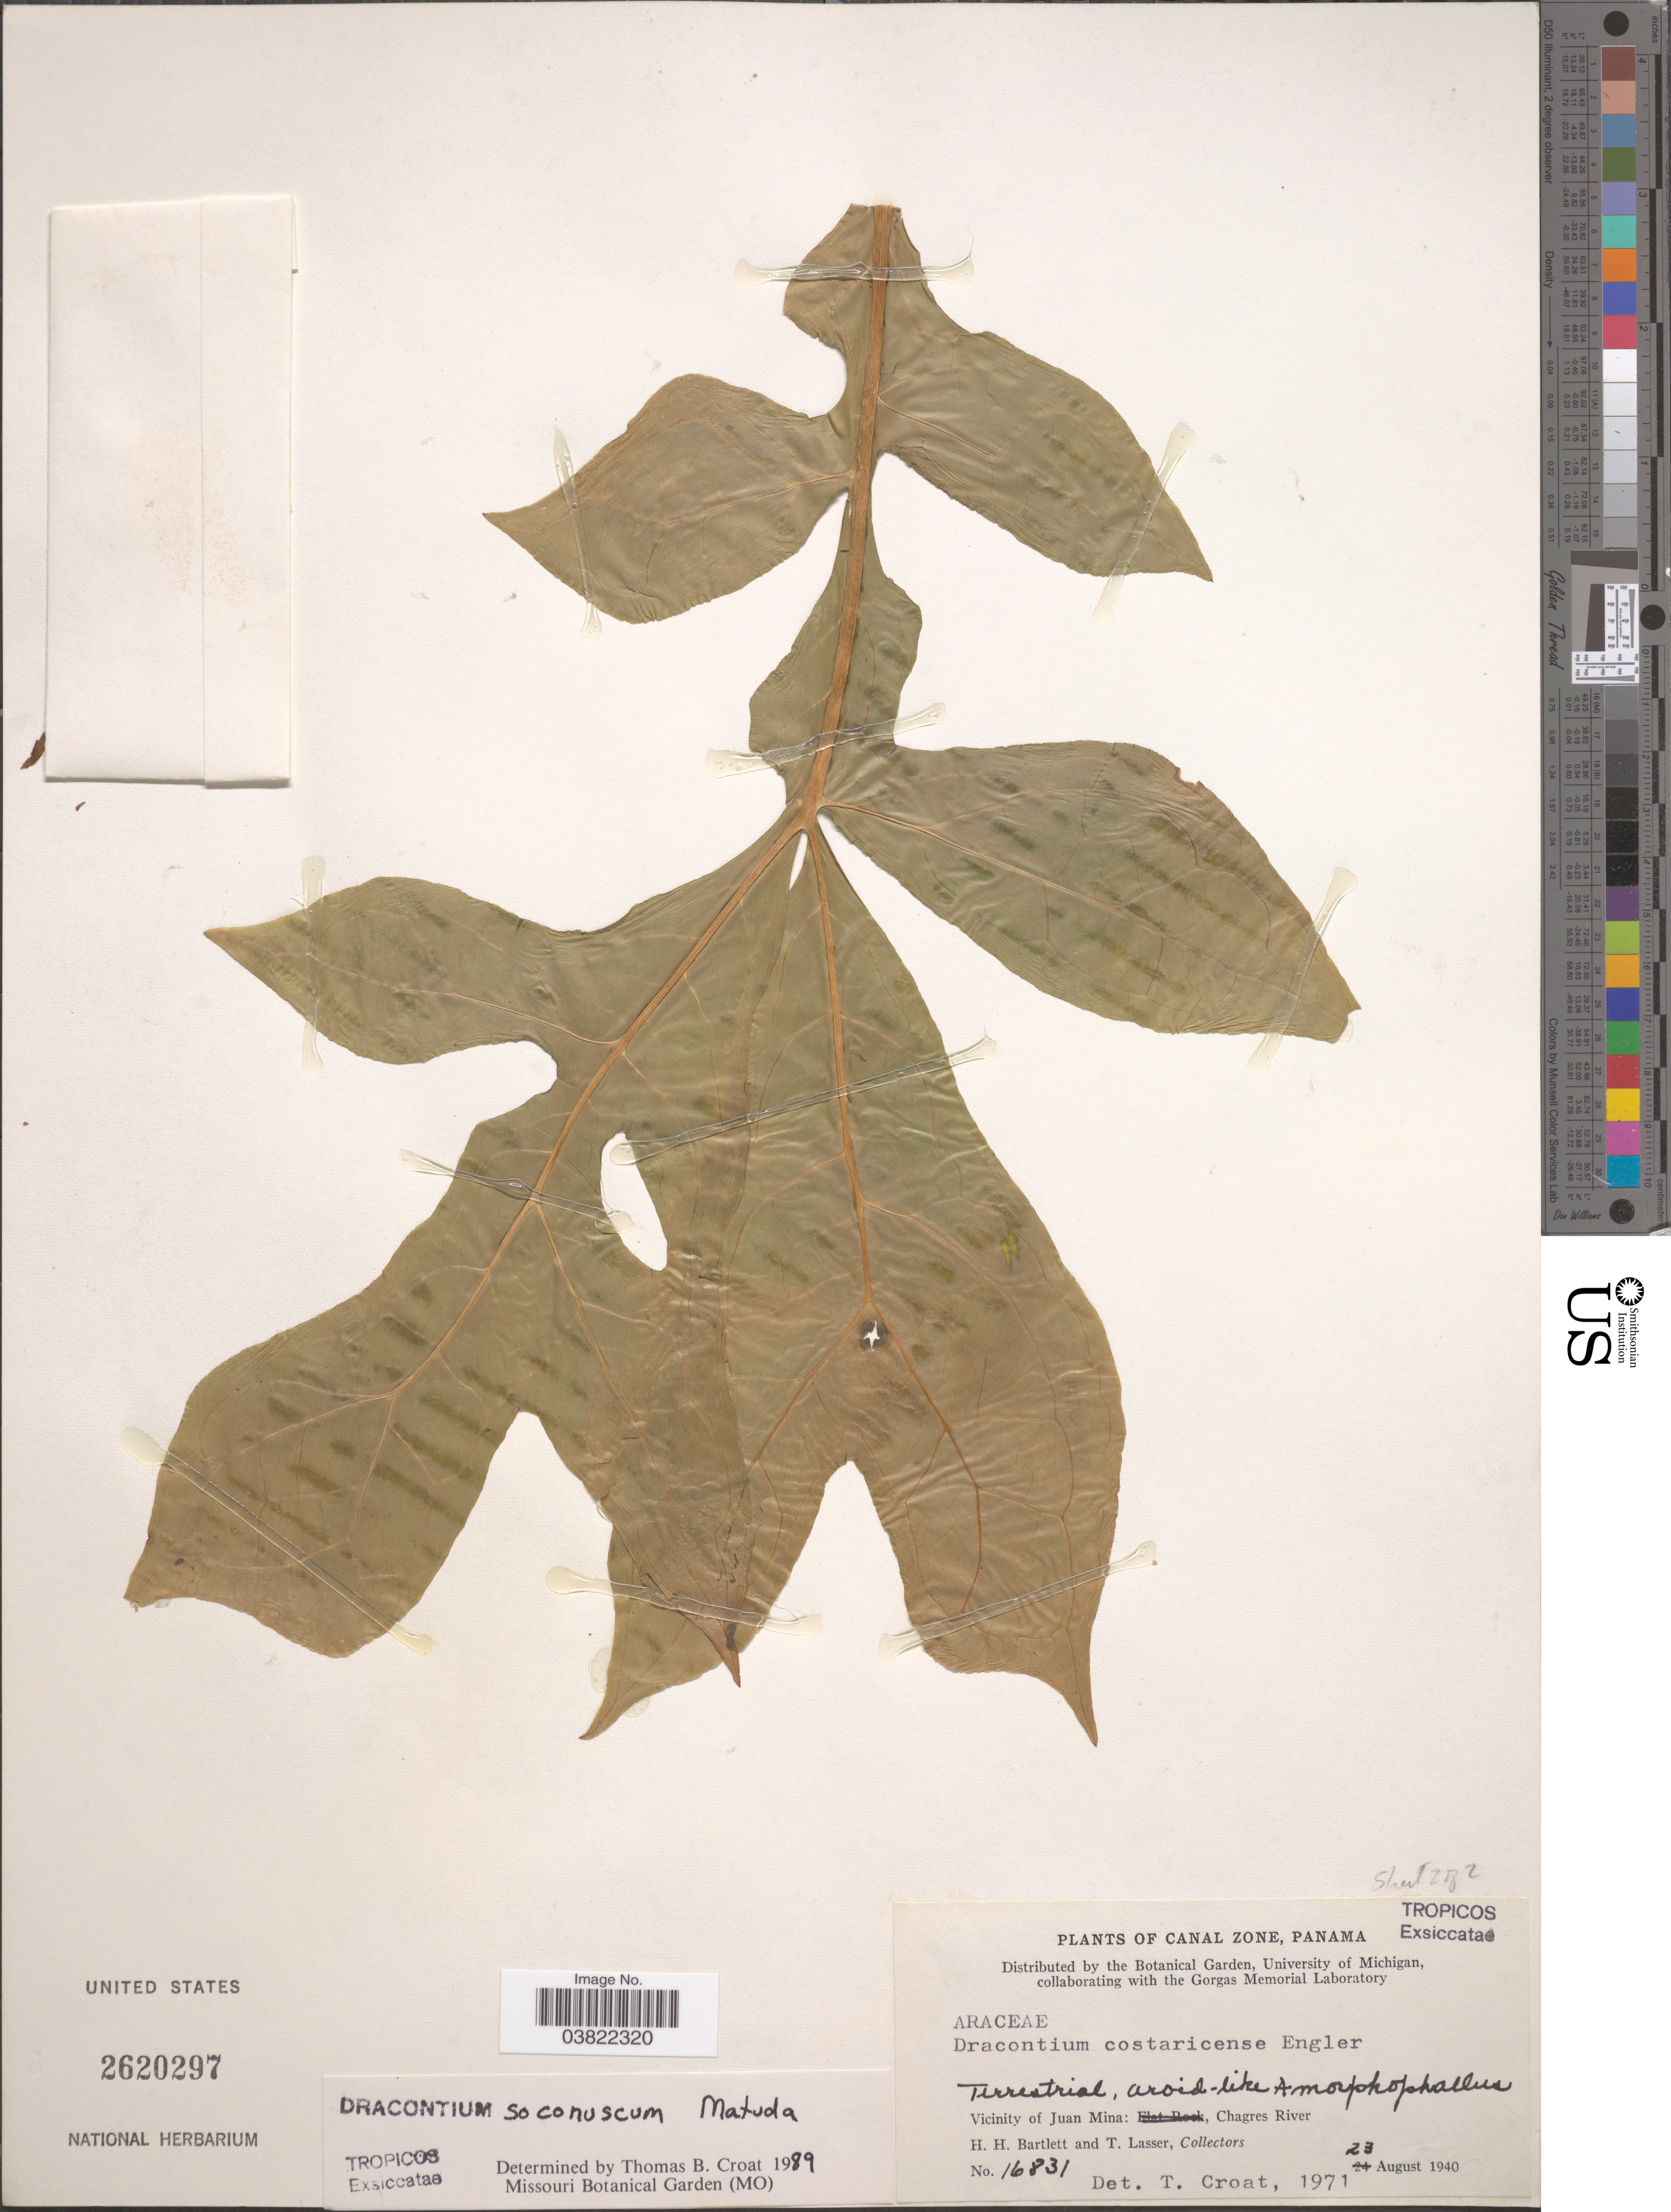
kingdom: Plantae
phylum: Tracheophyta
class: Liliopsida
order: Alismatales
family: Araceae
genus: Dracontium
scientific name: Dracontium soconuscum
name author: Matuda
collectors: H. H. Bartlett & T. Lasser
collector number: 16831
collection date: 1940-08-23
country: Panama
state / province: Colón / Panamá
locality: Canal Zone. Vicinity of Juan Mina: Chagres River.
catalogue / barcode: US 2620297